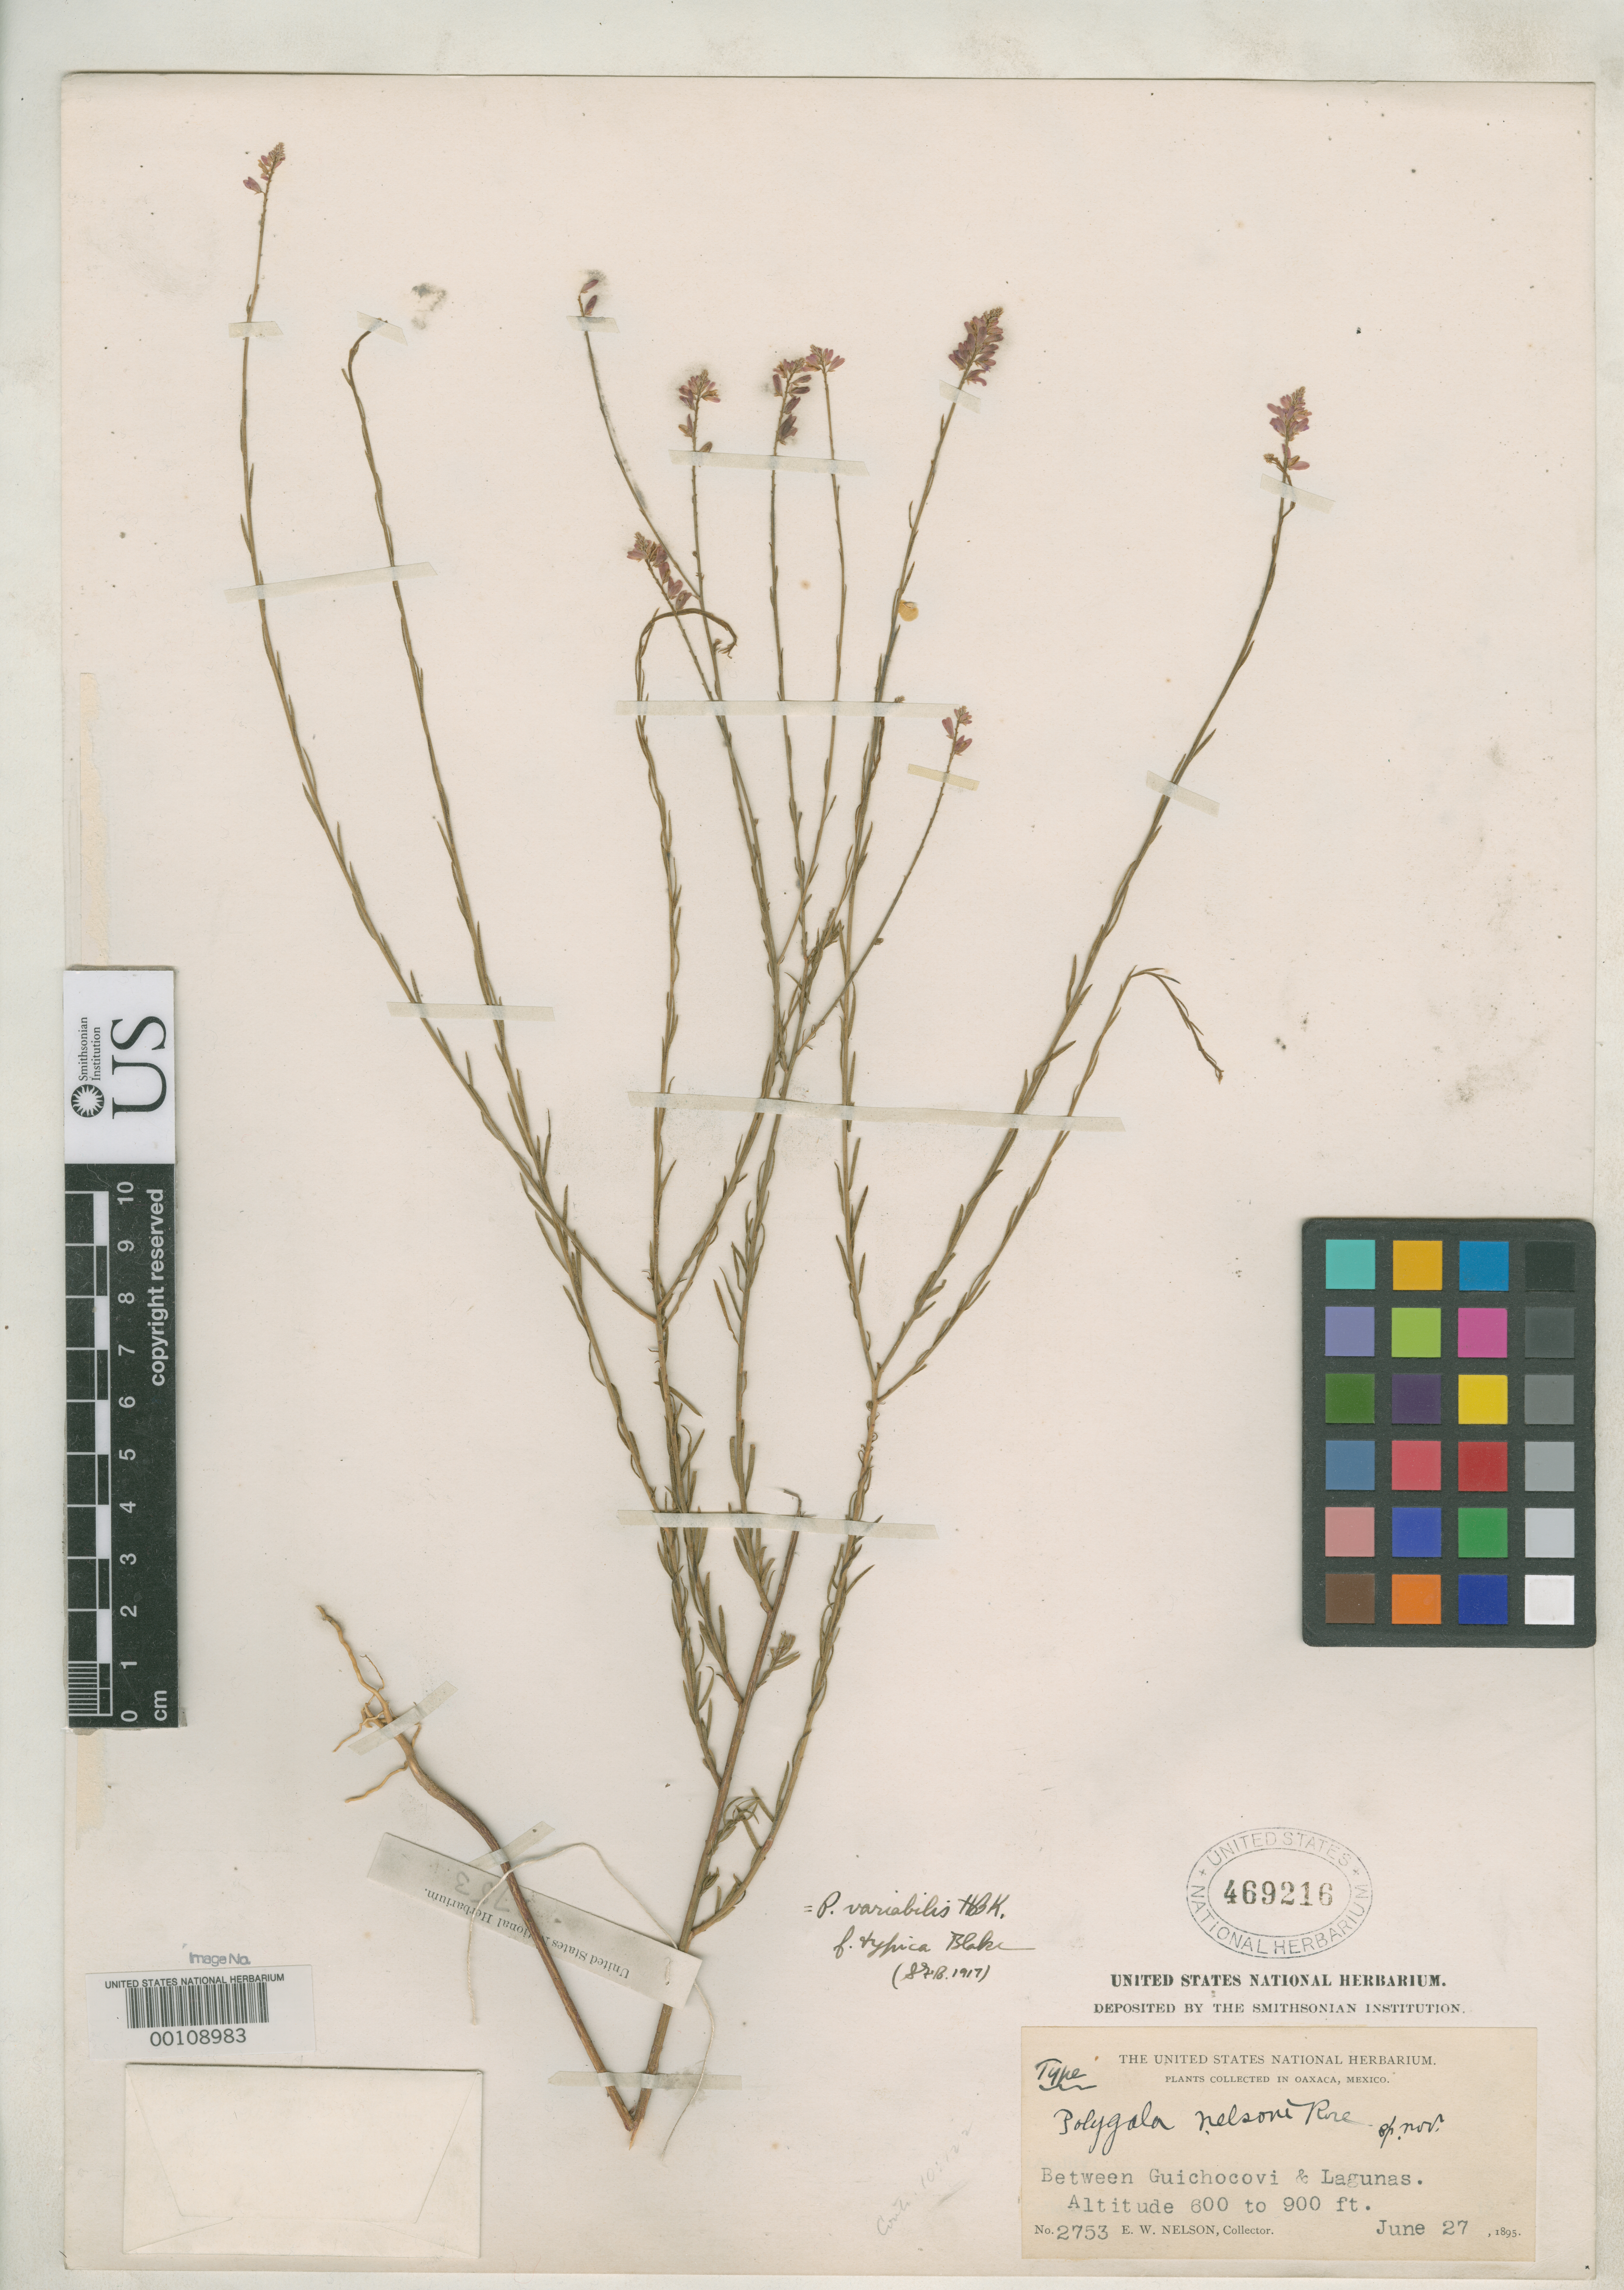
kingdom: Plantae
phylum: Tracheophyta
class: Magnoliopsida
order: Fabales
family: Polygalaceae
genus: Polygala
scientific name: Polygala nelsoni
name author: Rose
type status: Holotype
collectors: E. W. Nelson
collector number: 2753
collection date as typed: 29 Jun 1895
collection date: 1895-06-29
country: Mexico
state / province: Oaxaca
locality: Between Guichocovi and Lagunas.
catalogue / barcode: US 469216